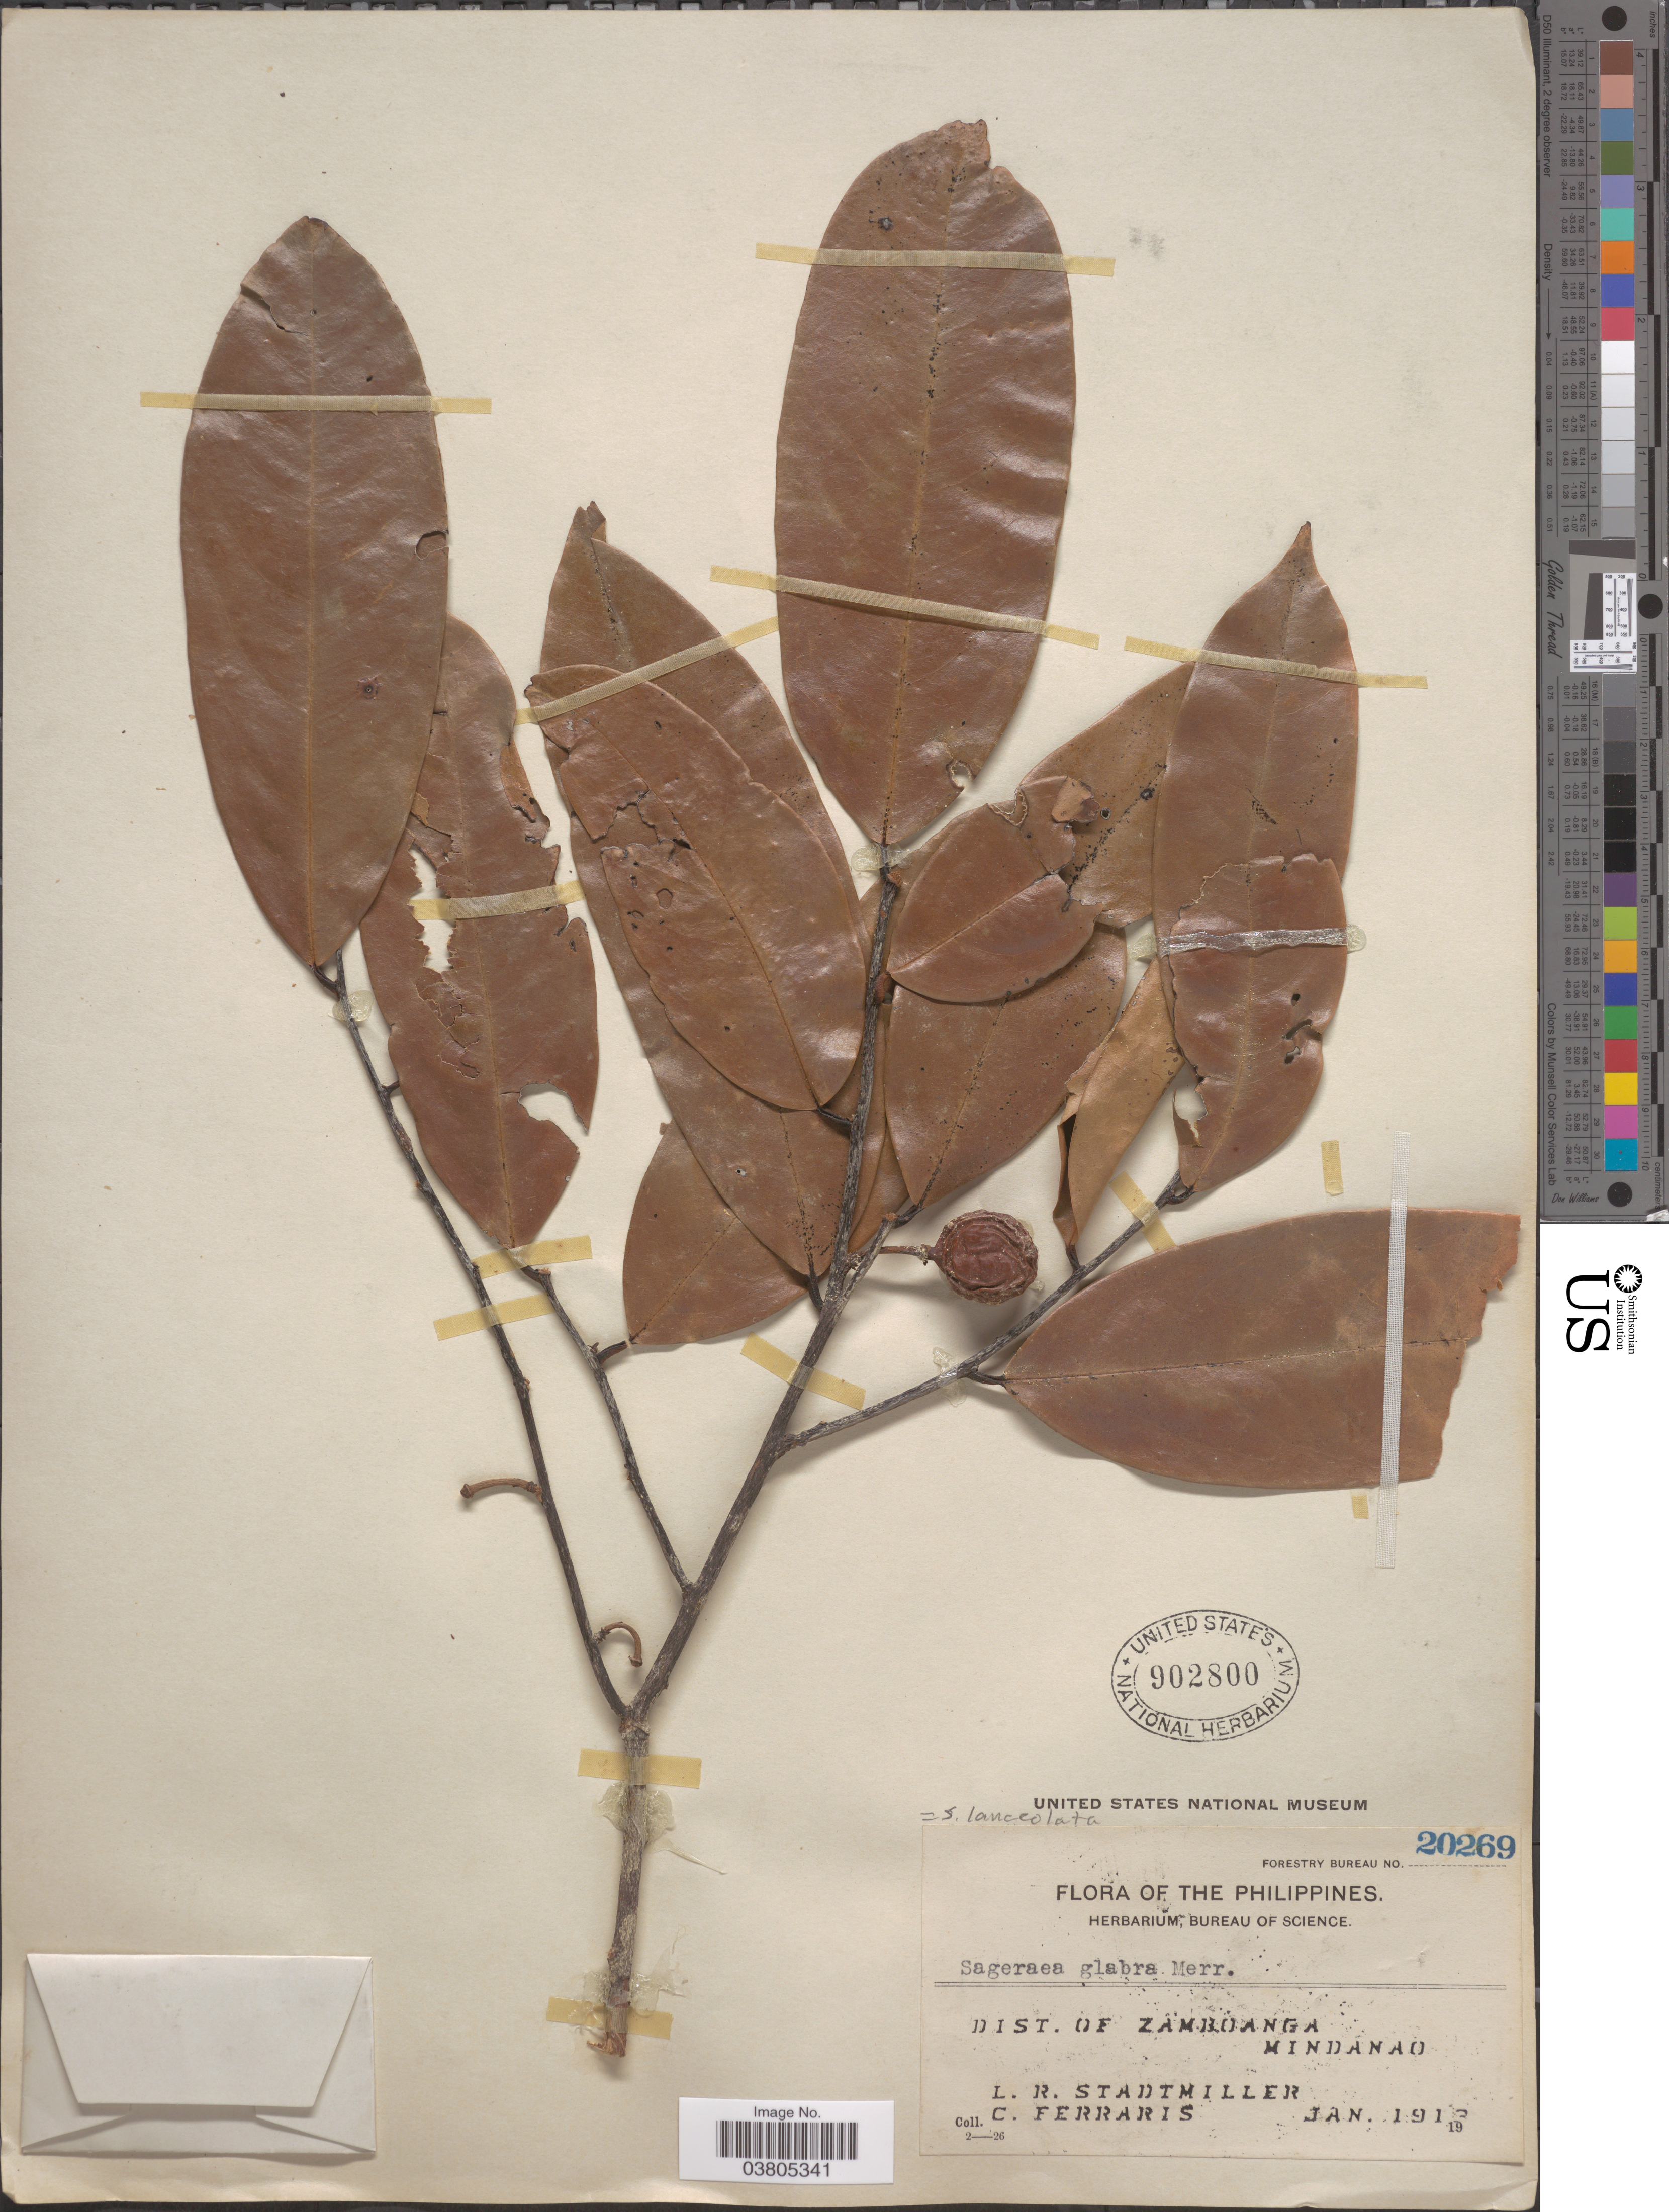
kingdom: Plantae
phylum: Tracheophyta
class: Magnoliopsida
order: Magnoliales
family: Annonaceae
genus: Sageraea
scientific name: Sageraea lanceolata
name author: Miq.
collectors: L. Stadtmiller & C. Ferraris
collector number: Forestry Bureau 20269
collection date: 1913-01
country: Philippines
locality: Dist. of Zamboanga, Mindanao.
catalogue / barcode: US 902800